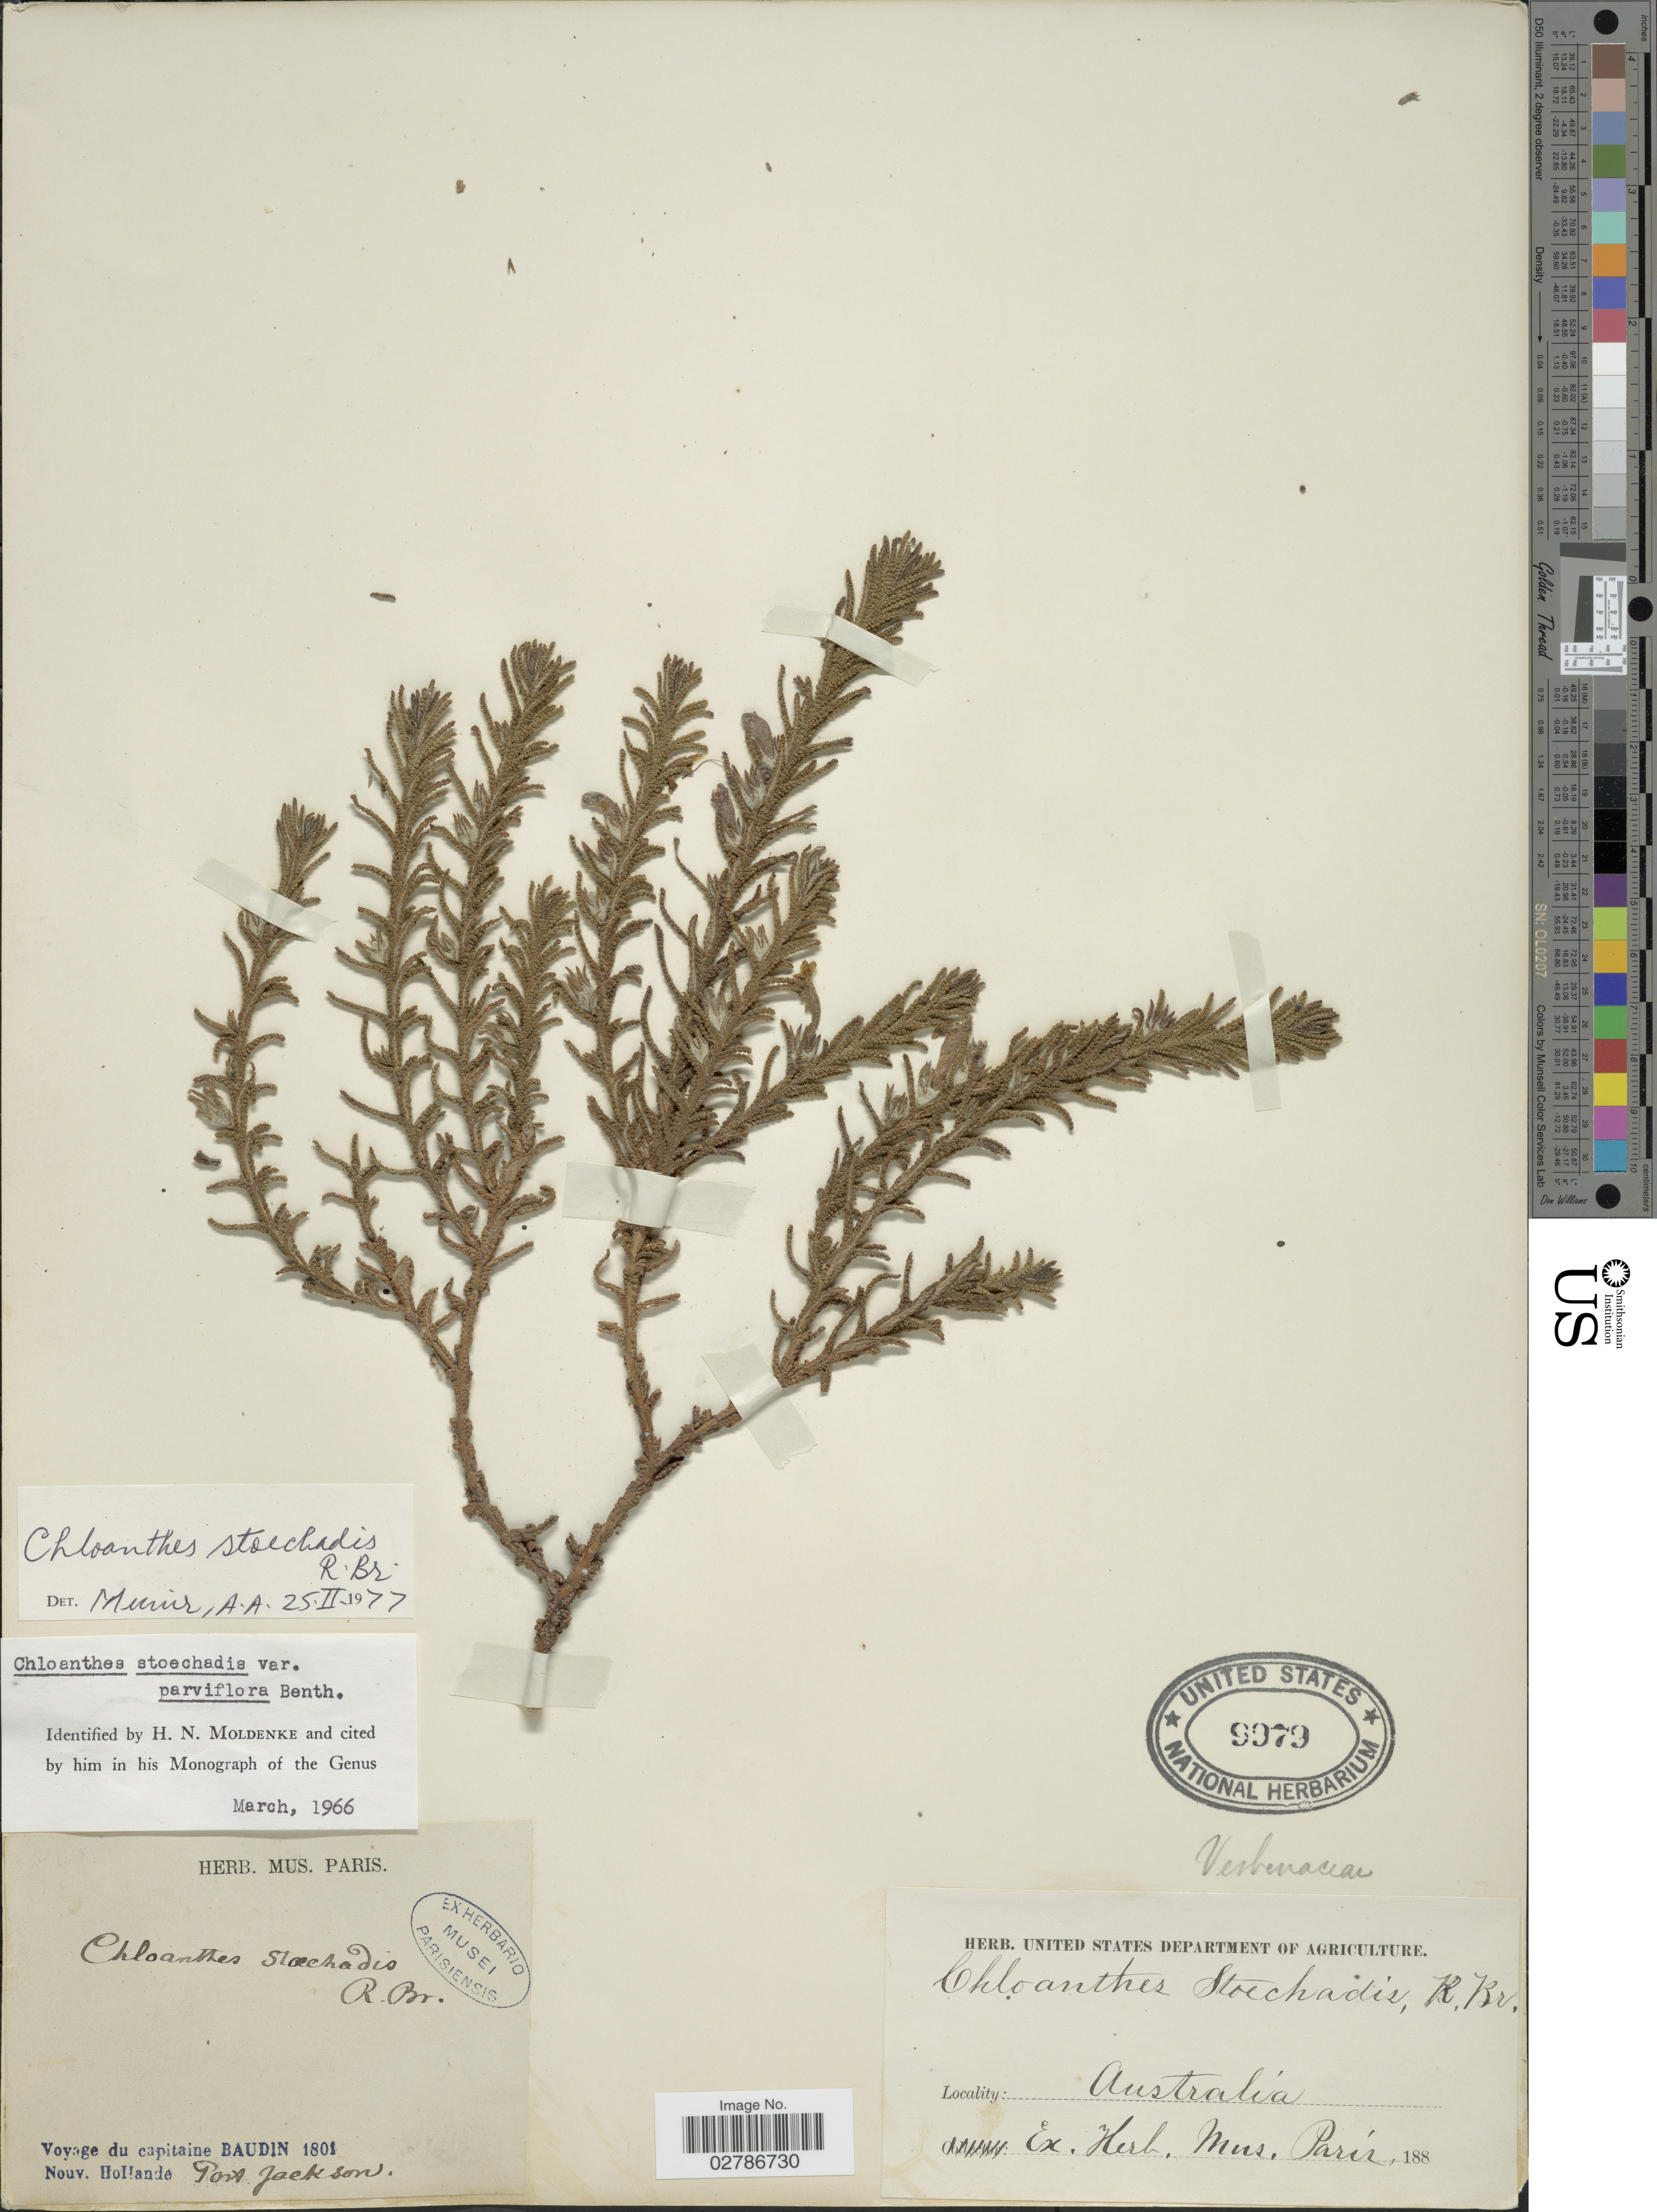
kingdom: Plantae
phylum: Tracheophyta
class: Magnoliopsida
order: Lamiales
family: Lamiaceae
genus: Chloanthes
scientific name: Chloanthes stoechadis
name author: R. Br.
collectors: T. Baudin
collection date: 1801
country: Australia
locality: Nouv. Hollande. Port Jackson.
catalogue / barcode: US 9979